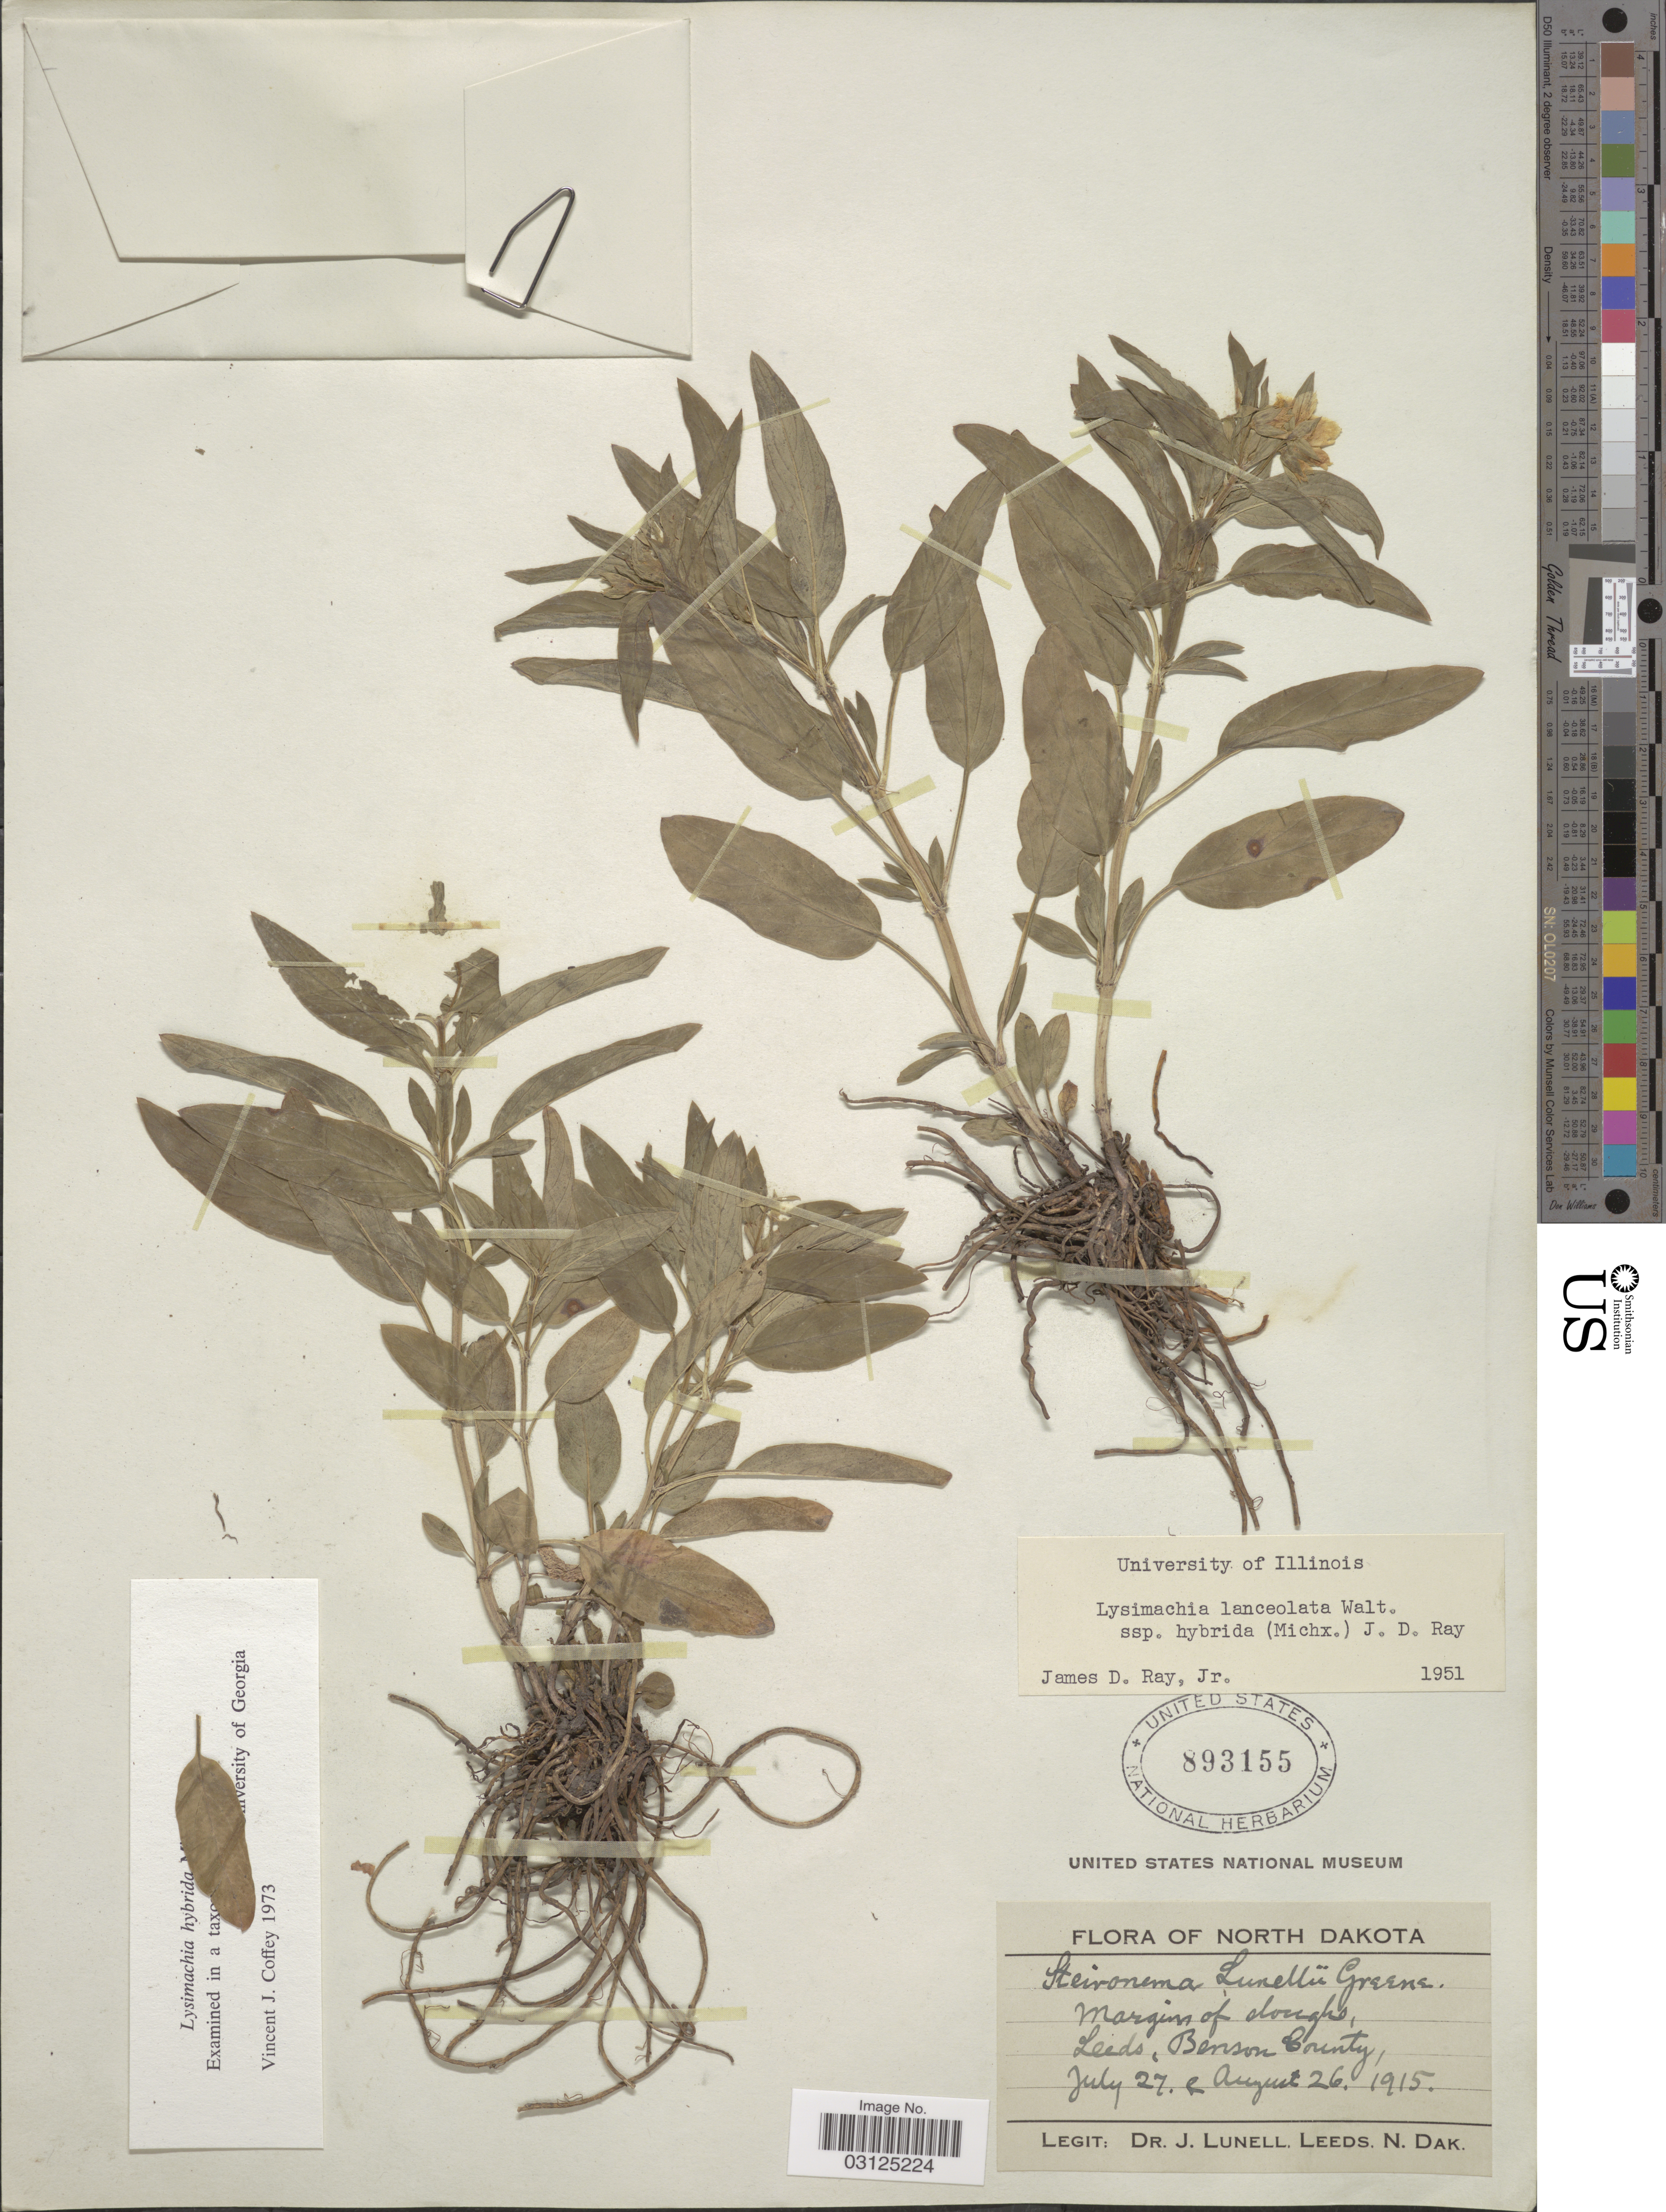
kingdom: Plantae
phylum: Tracheophyta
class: Magnoliopsida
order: Ericales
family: Primulaceae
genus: Lysimachia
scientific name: Lysimachia hybrida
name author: Michx.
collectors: J. Lunell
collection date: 1915-07-27/1915-08-26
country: United States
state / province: North Dakota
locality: Margins of slough, Leeds, Benson County.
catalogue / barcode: US 893155